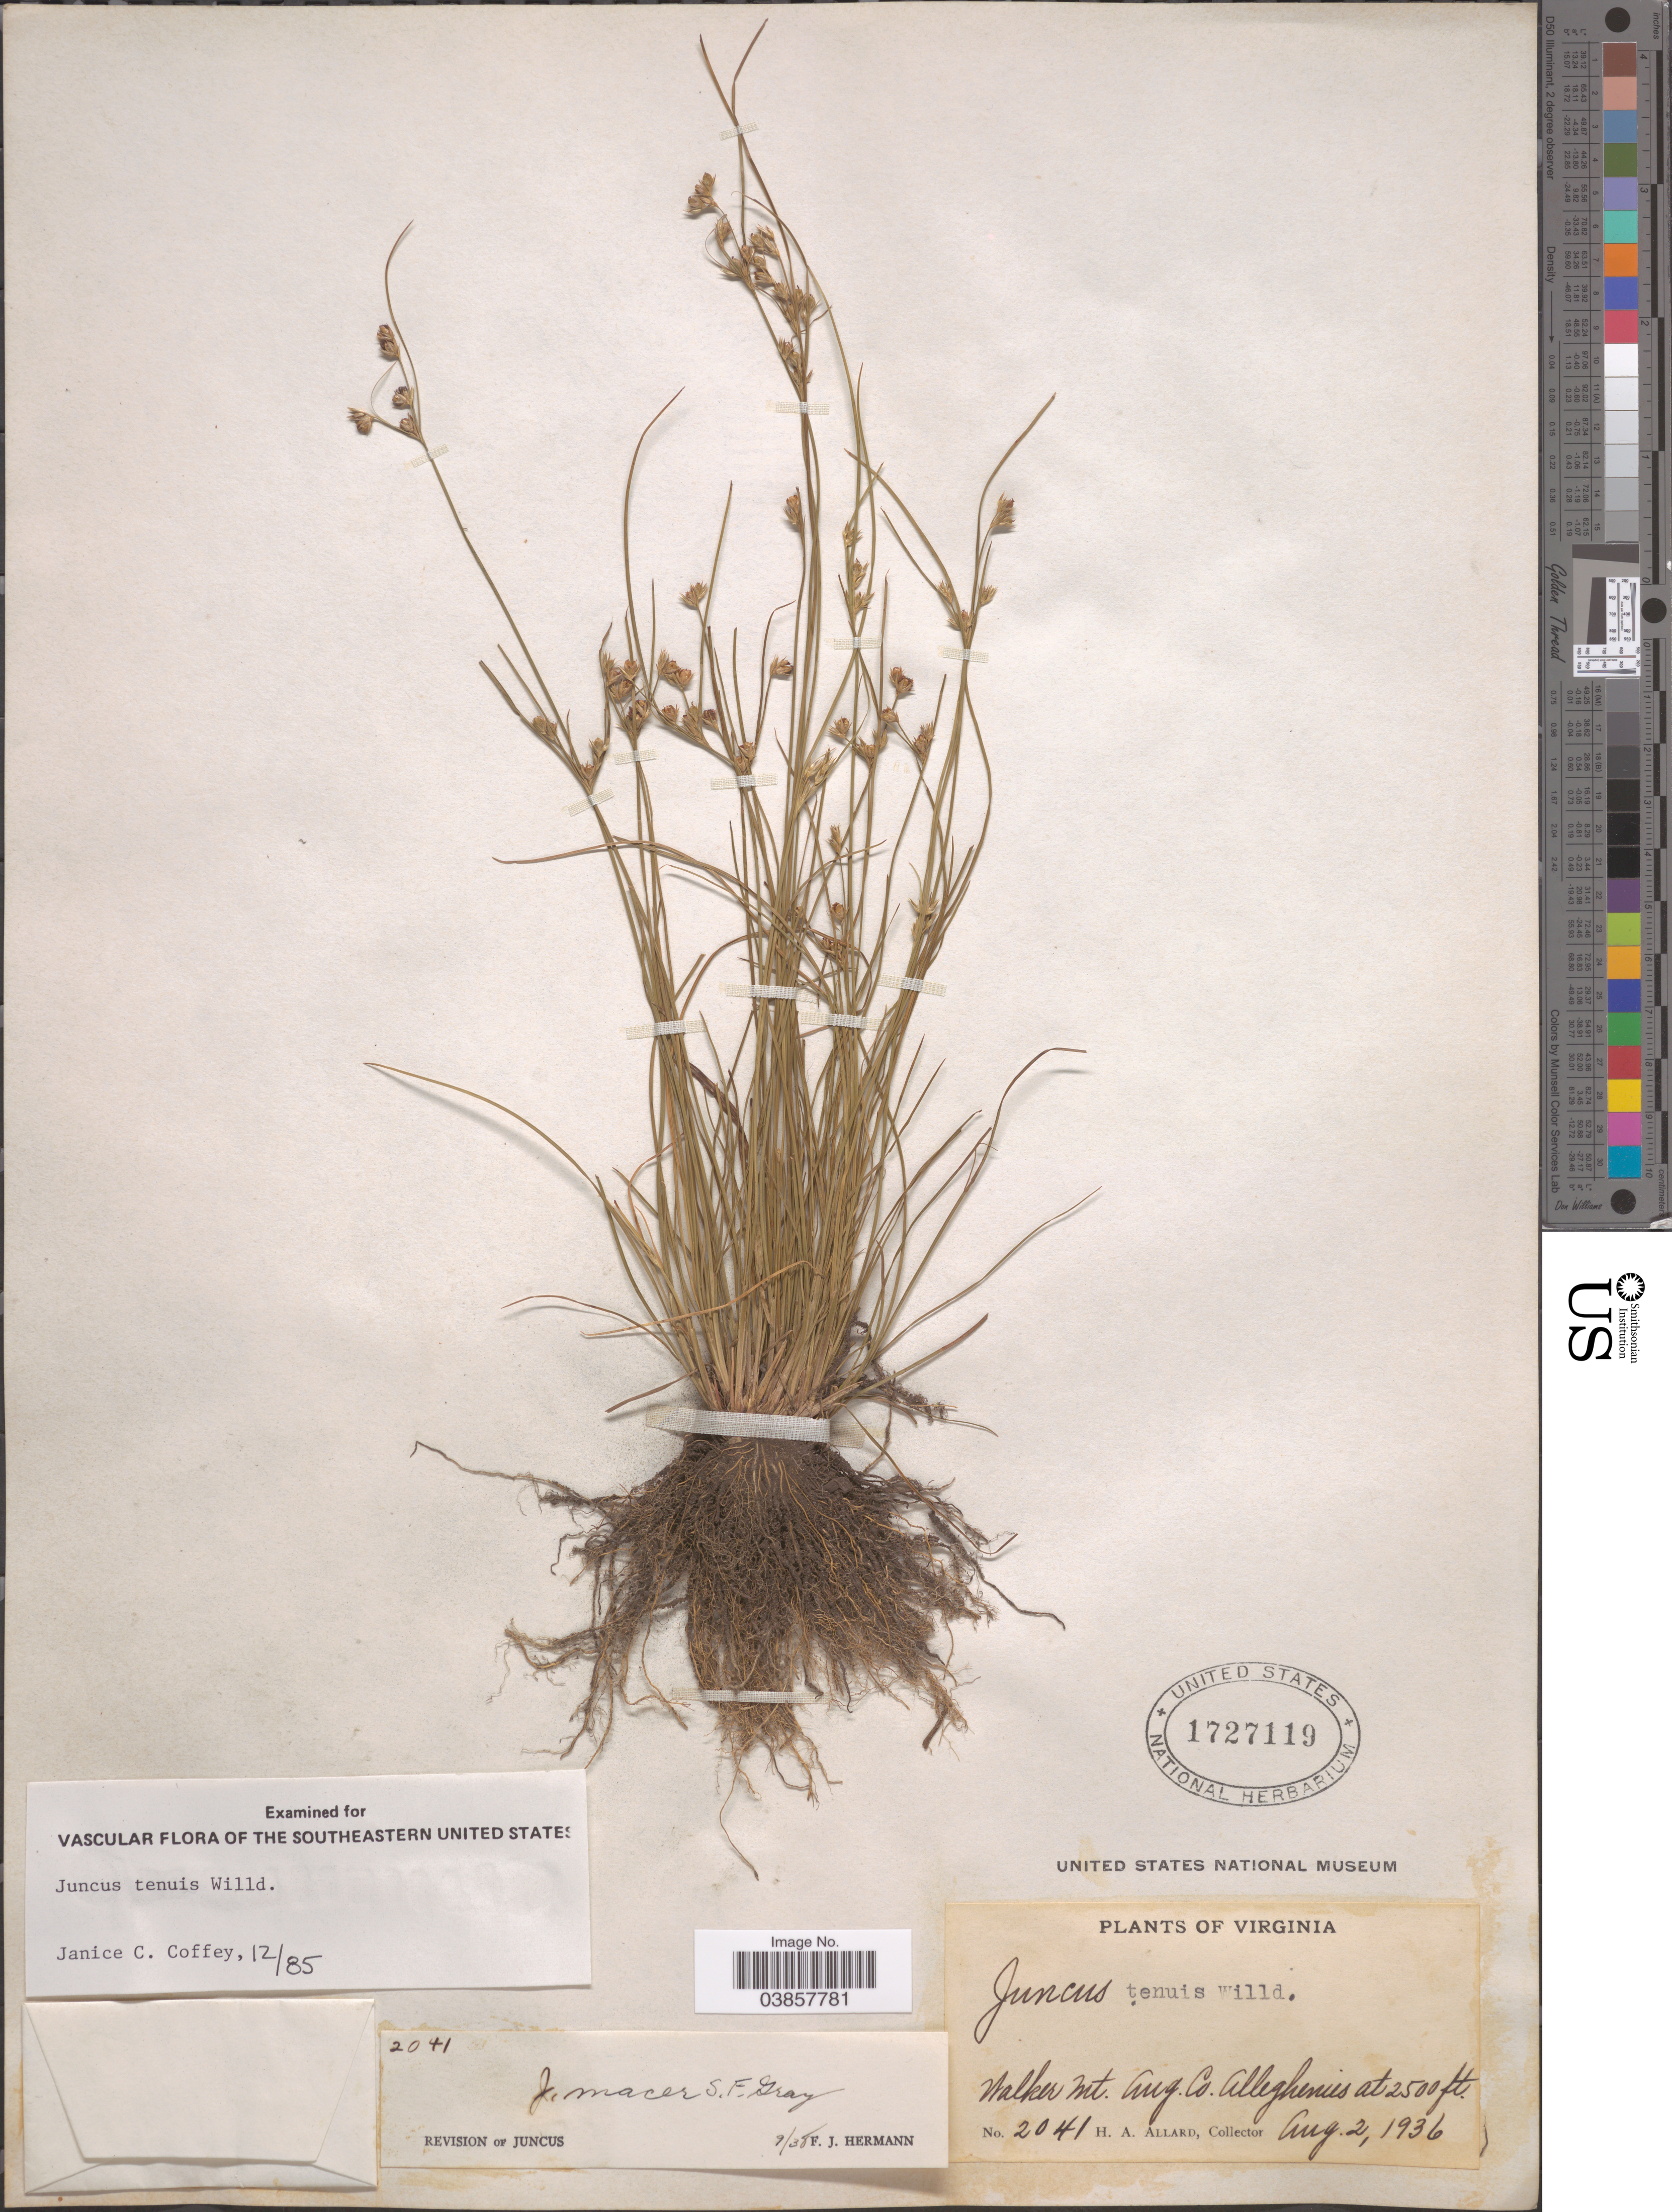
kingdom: Plantae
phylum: Tracheophyta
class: Liliopsida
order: Poales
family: Juncaceae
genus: Juncus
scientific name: Juncus tenuis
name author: Willd.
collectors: H. A. Allard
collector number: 2041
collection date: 1936-08-02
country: United States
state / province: Virginia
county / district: Smyth ?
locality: Walker Mt. Aug. Co. Alleghenies.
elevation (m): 762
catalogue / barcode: US 1727119